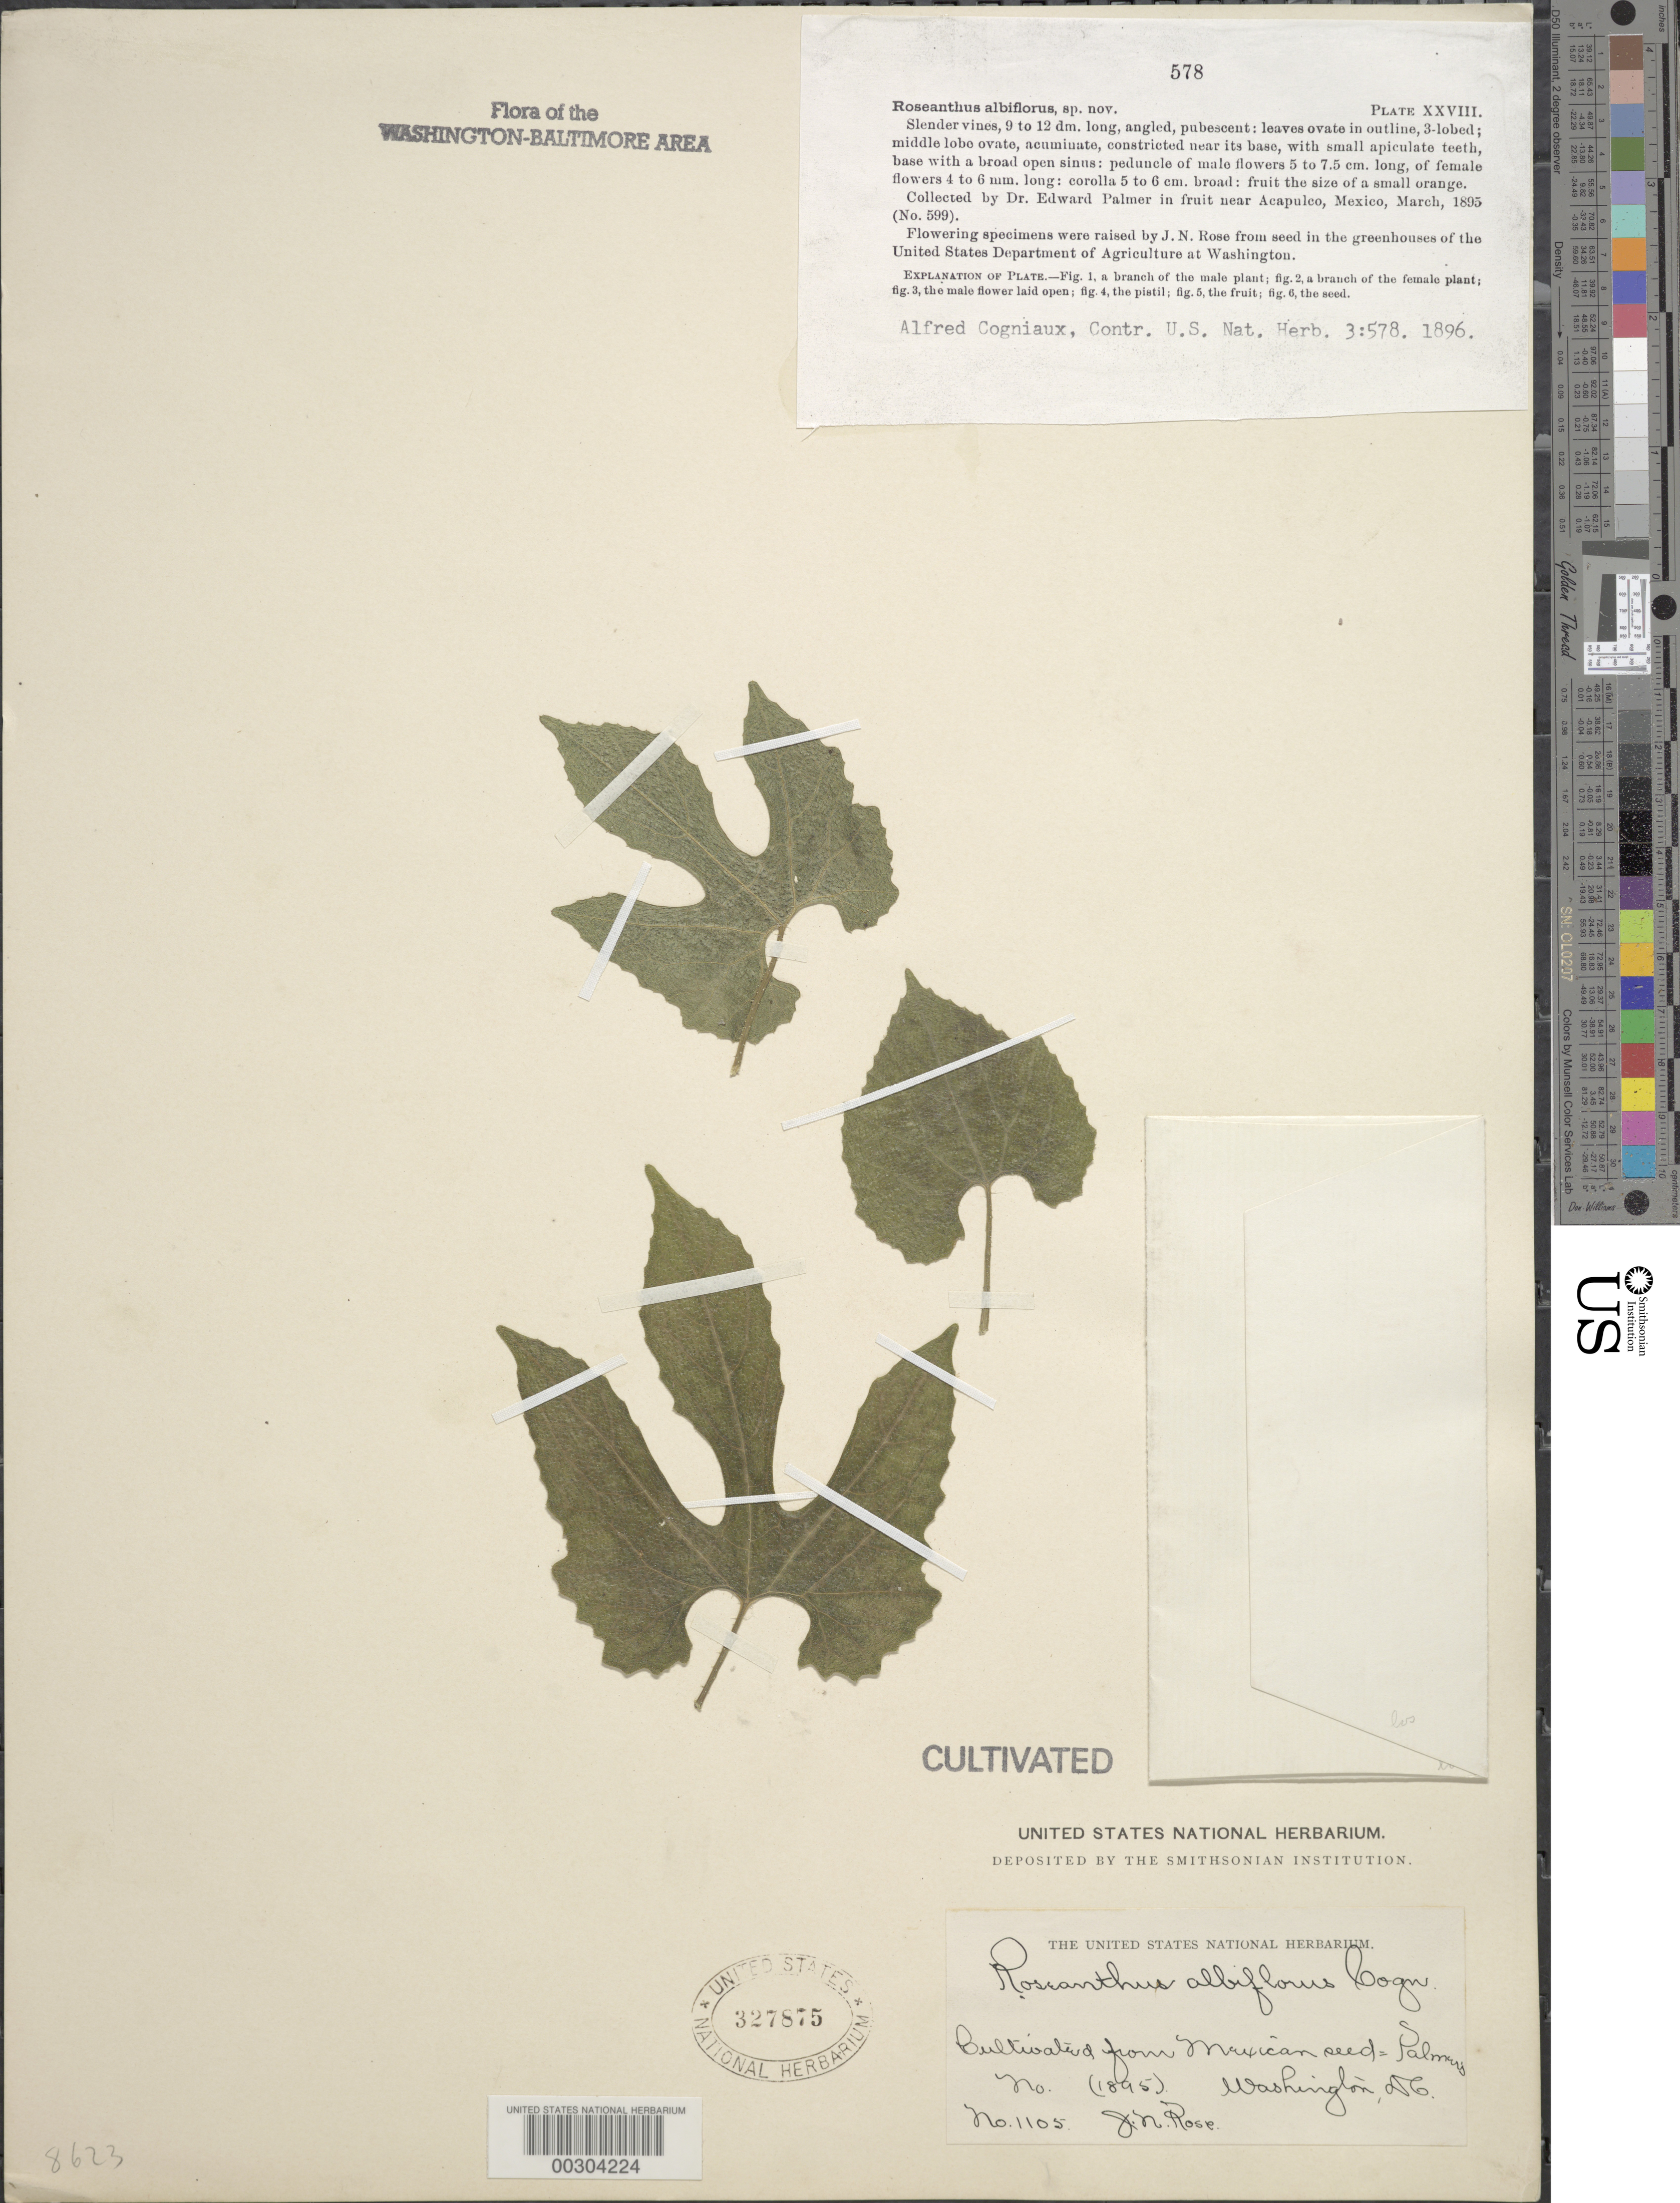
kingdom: Plantae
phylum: Tracheophyta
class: Magnoliopsida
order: Cucurbitales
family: Cucurbitaceae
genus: Polyclathra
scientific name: Polyclathra cucumerina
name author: Bertol.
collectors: J. N. Rose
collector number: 1105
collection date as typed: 1895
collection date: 1895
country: United States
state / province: District of Columbia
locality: Washington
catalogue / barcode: US 327875